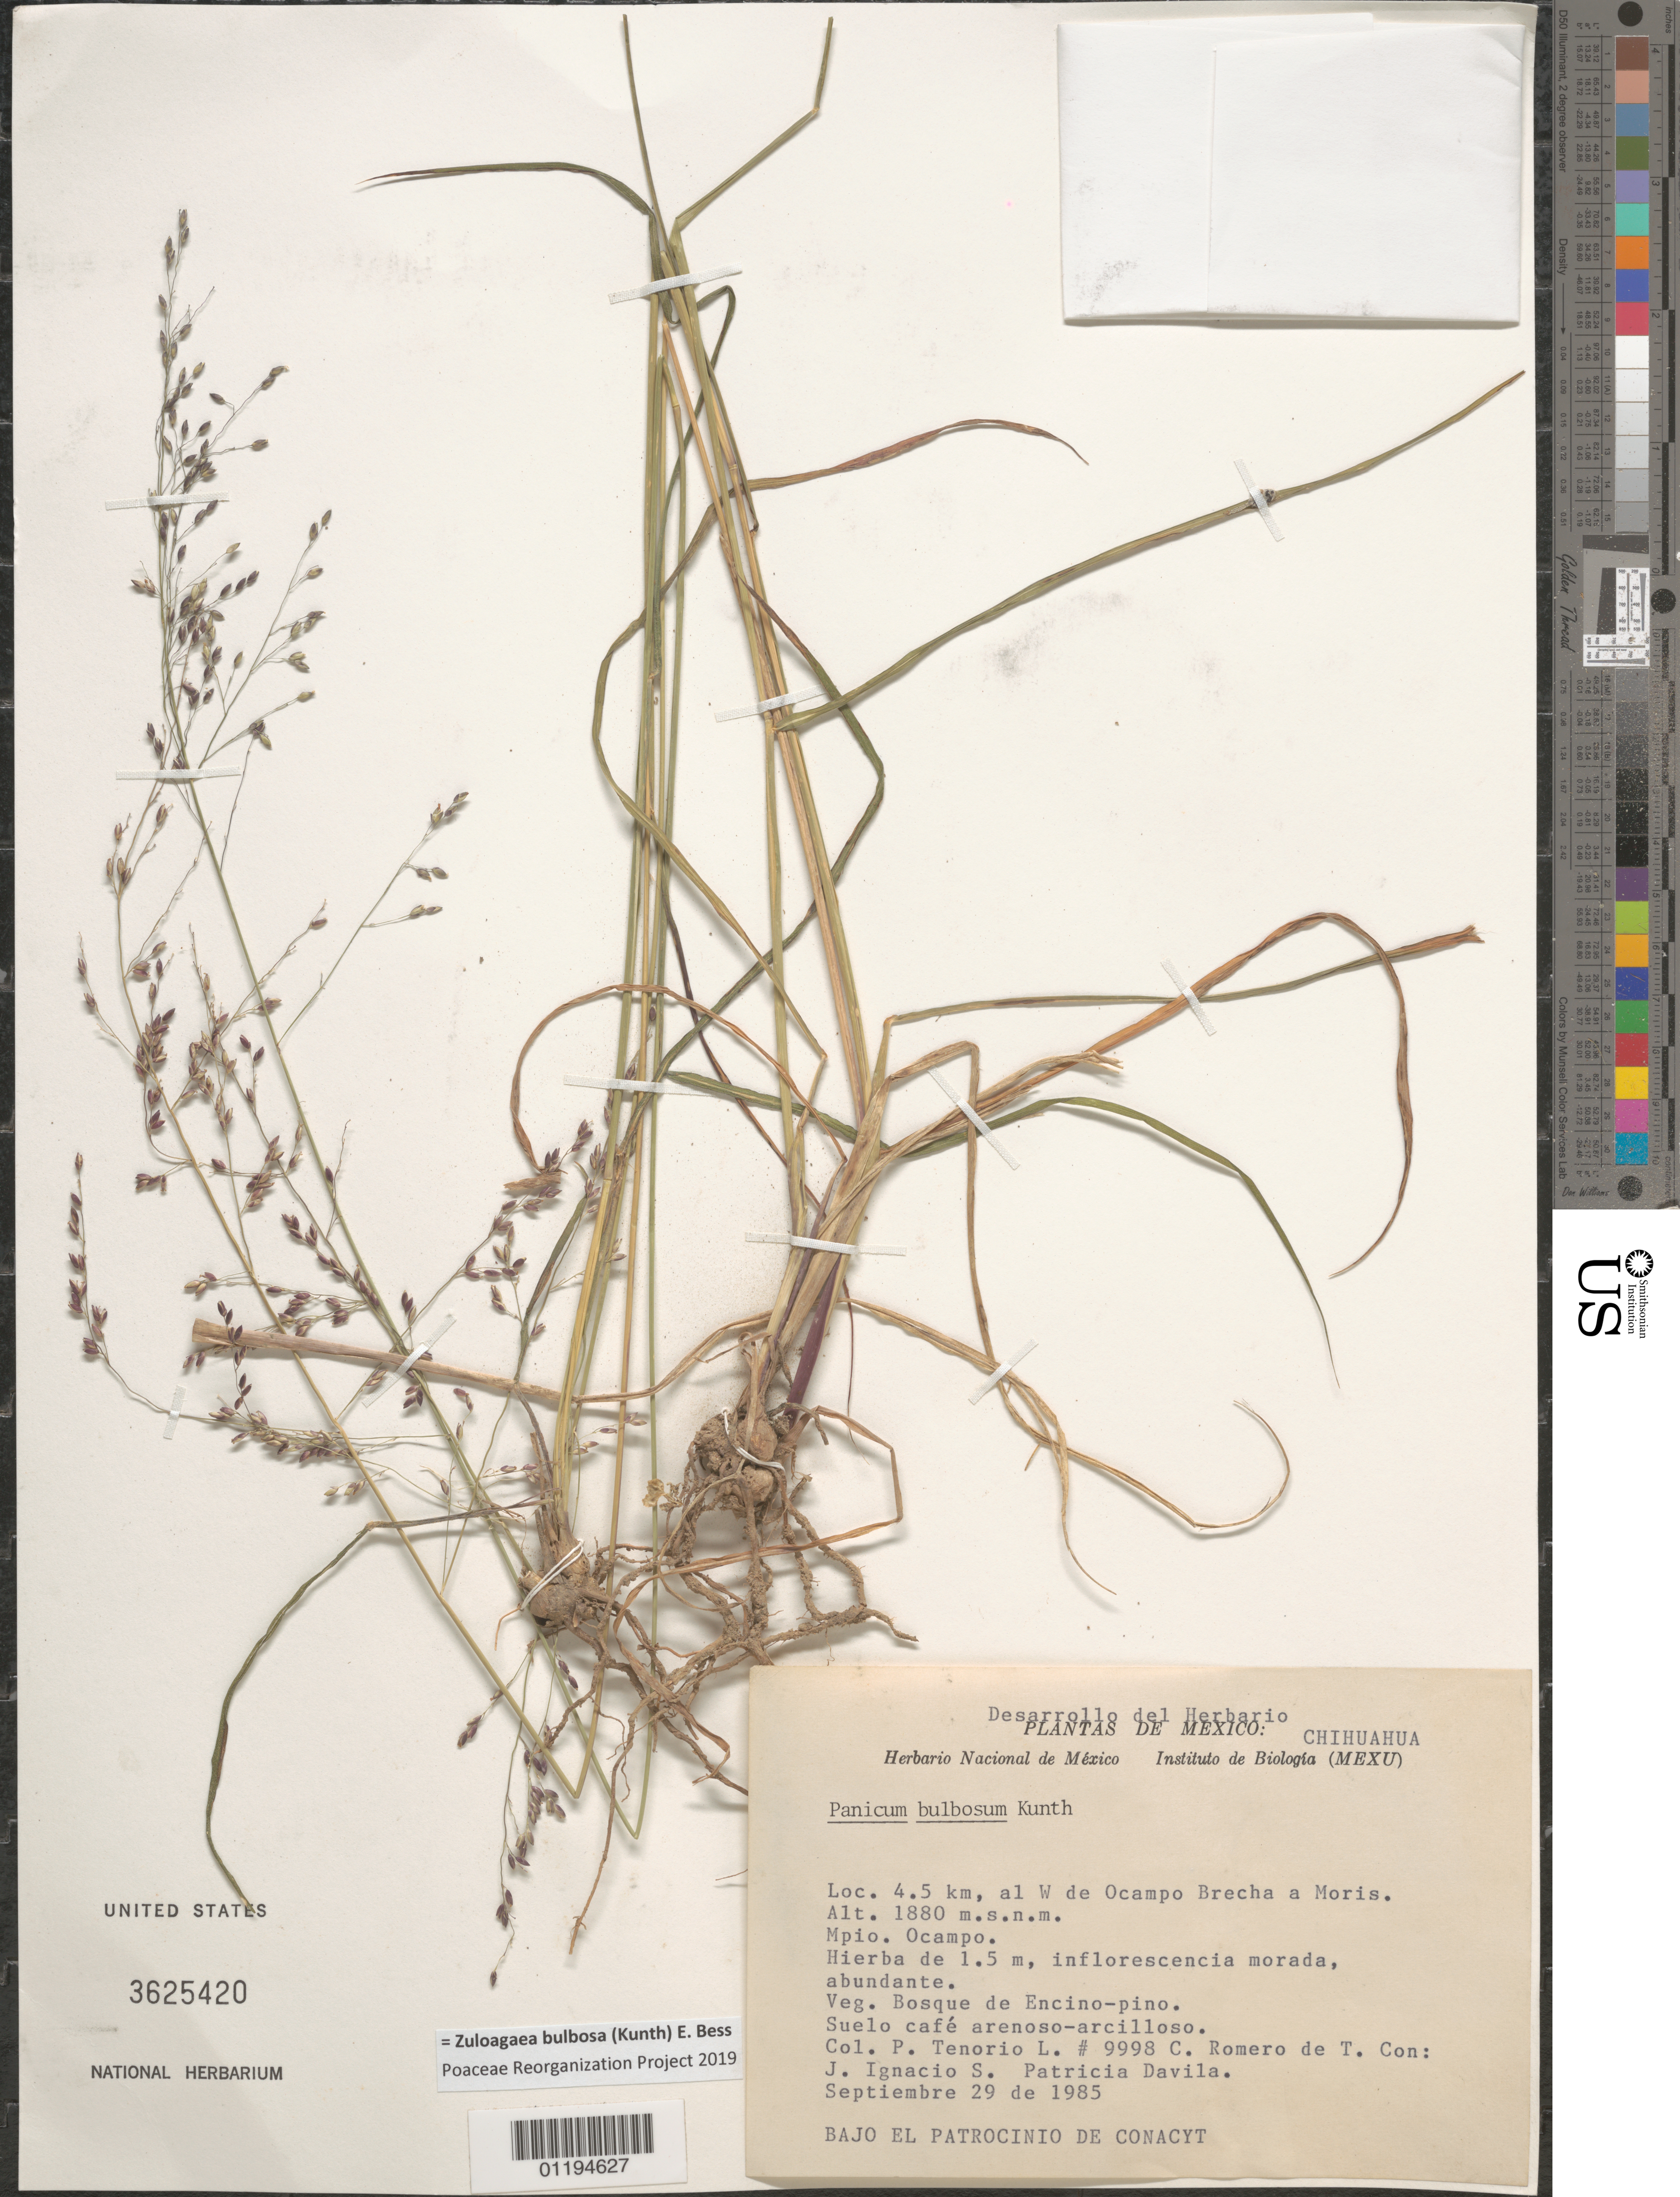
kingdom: Plantae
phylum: Tracheophyta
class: Liliopsida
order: Poales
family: Poaceae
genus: Panicum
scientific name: Panicum bulbosum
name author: Kunth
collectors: P. Tenorio L., C. Romero de T., Ignacio S., J. & P. Dávila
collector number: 9998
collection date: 1985-09-29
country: Mexico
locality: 4.5km W of Ocampo Brecha and Moris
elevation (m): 1880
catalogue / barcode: US 3625420